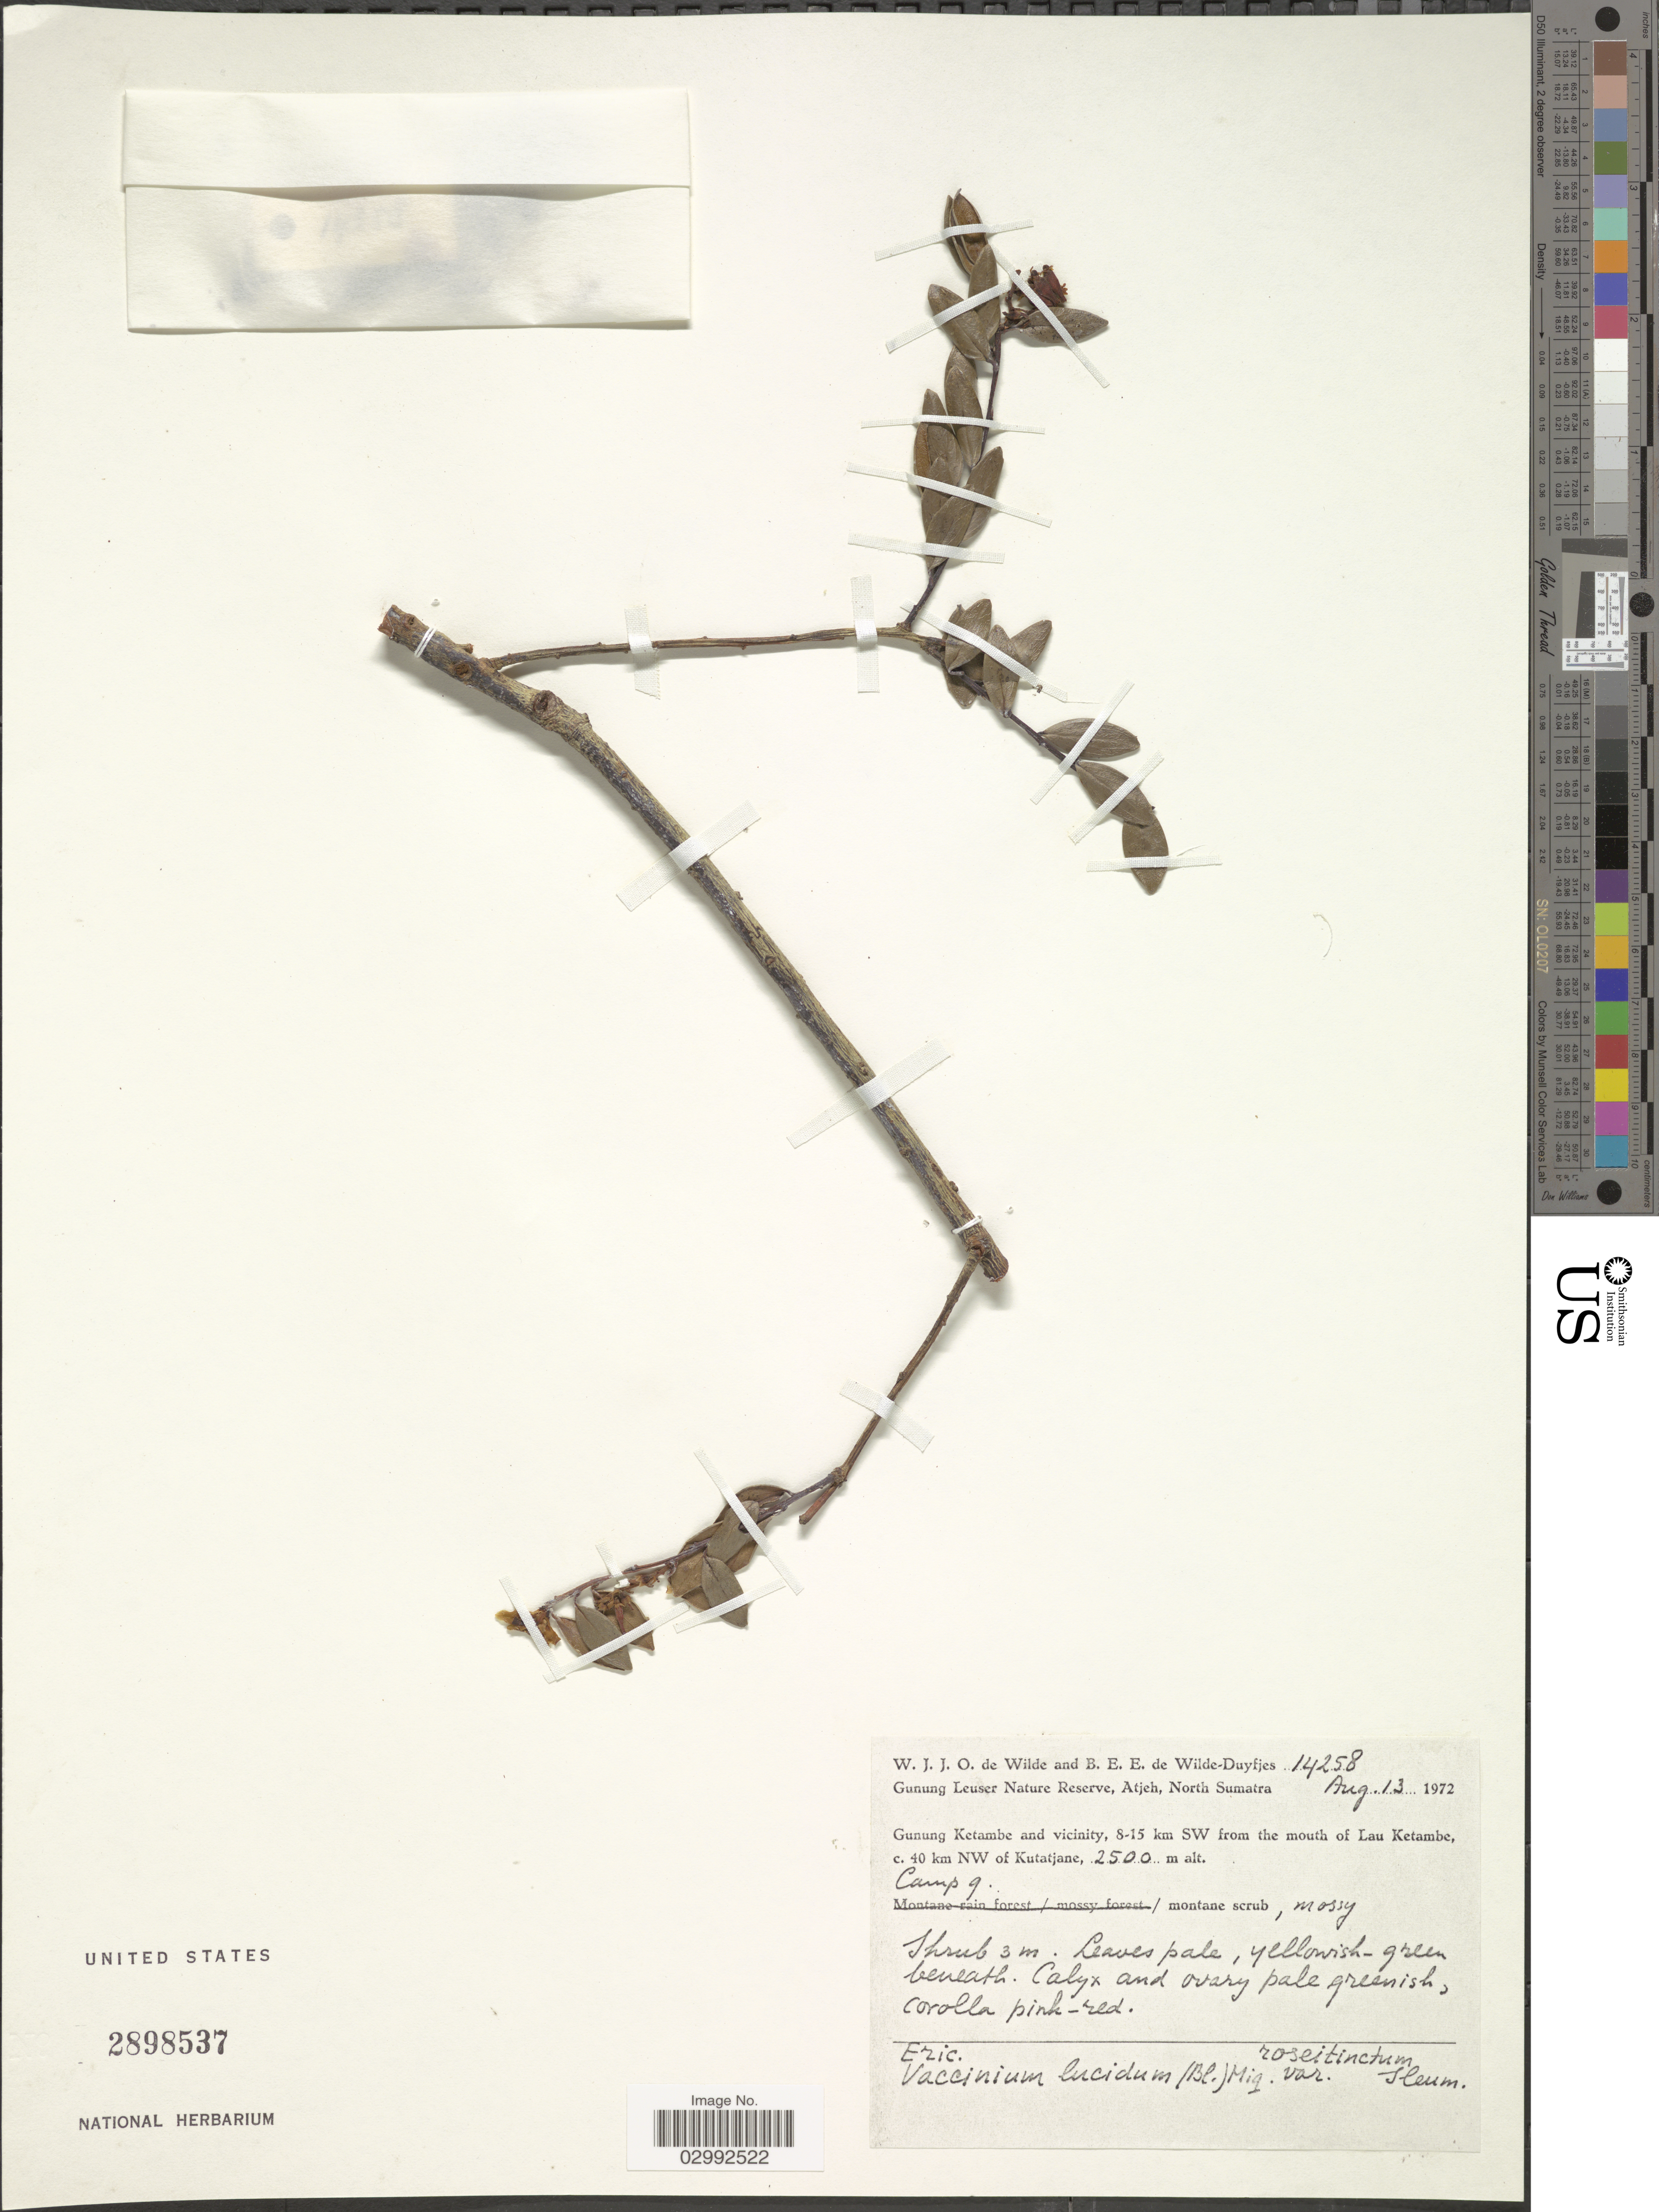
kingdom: Plantae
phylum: Tracheophyta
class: Magnoliopsida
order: Ericales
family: Ericaceae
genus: Vaccinium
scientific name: Vaccinium lucidum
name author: Miq.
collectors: W. J. de Wilde & B. E. de Wilde-Duyfjes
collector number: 14258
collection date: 1972-08-13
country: Indonesia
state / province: Sumatra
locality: Gunung Leuser Nature Reserve, Atjeh, North Sumatra, Gunung Ketambe and vicinity, 8-15 km SW from the mouth of Lau Ketambe, c. 40 km NW of Kutatjane, Camp 9.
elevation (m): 2500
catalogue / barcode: US 2898537